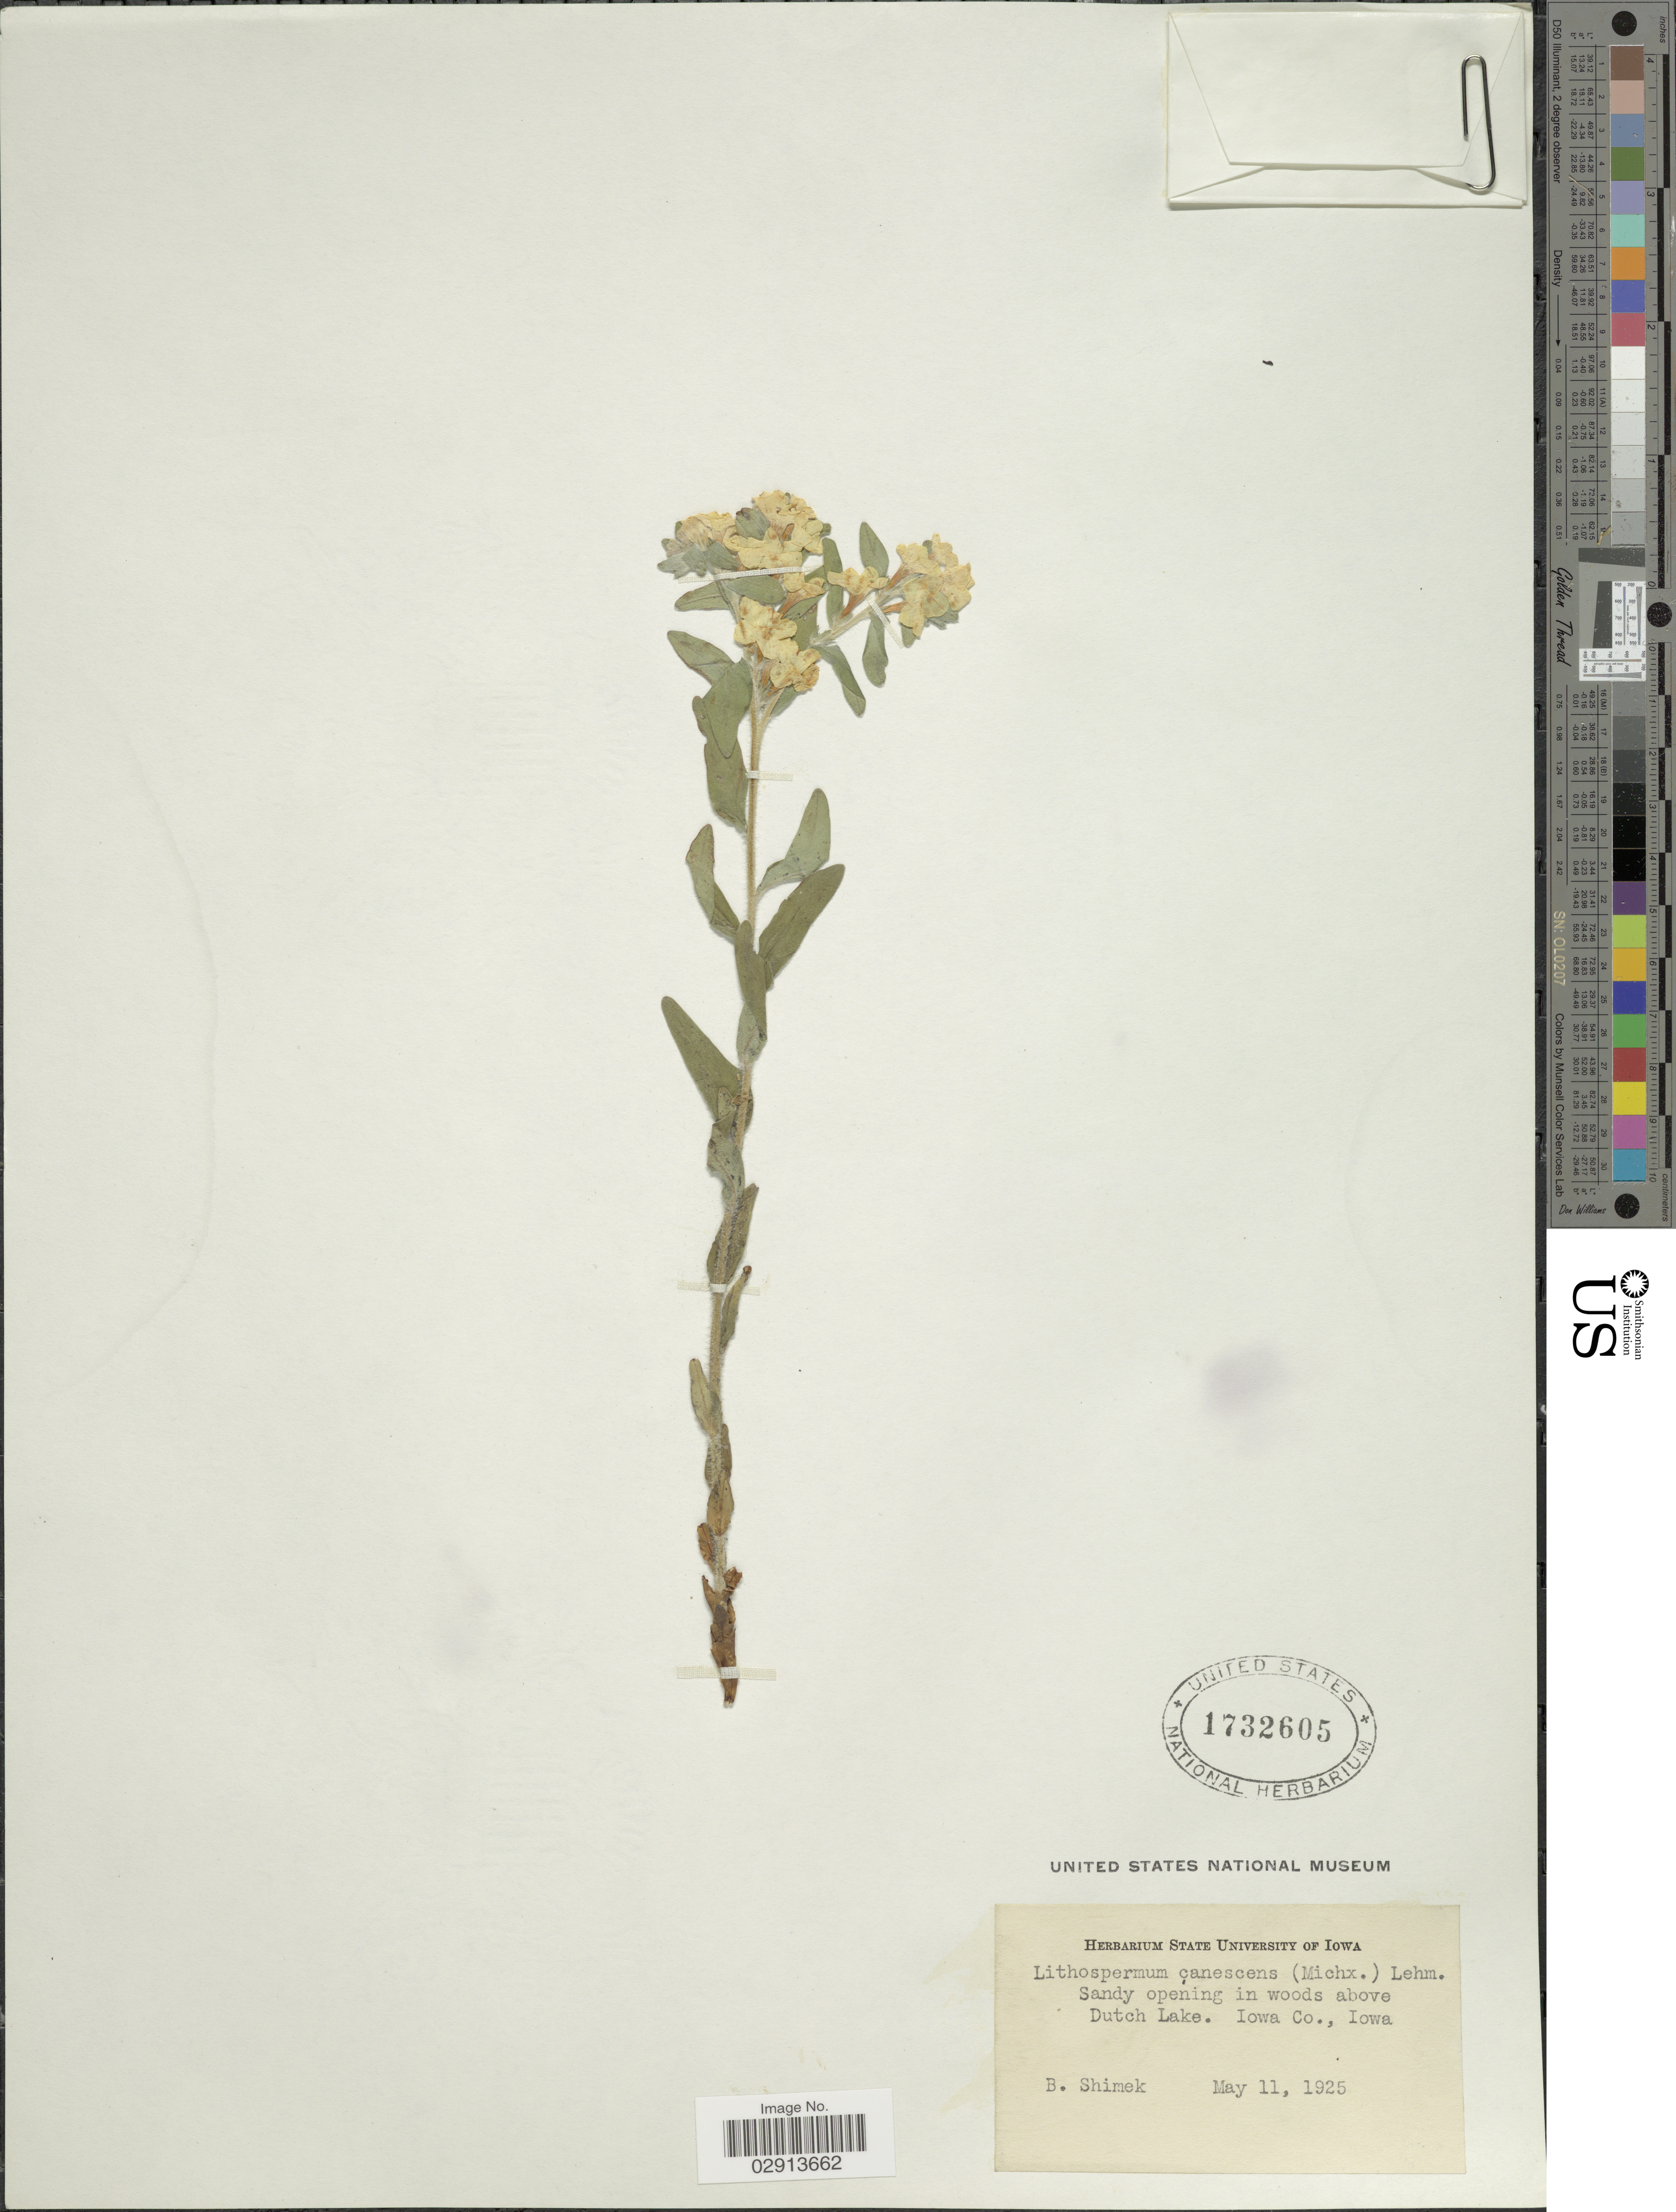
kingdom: Plantae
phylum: Tracheophyta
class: Magnoliopsida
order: Boraginales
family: Boraginaceae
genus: Lithospermum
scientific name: Lithospermum canescens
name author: (Michx.) Lehm.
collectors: B. Shimek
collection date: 1925-05-11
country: United States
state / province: Iowa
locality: Sandy opening in woods above Dutch Lake. Iowa Co., Iowa.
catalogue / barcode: US 1732605